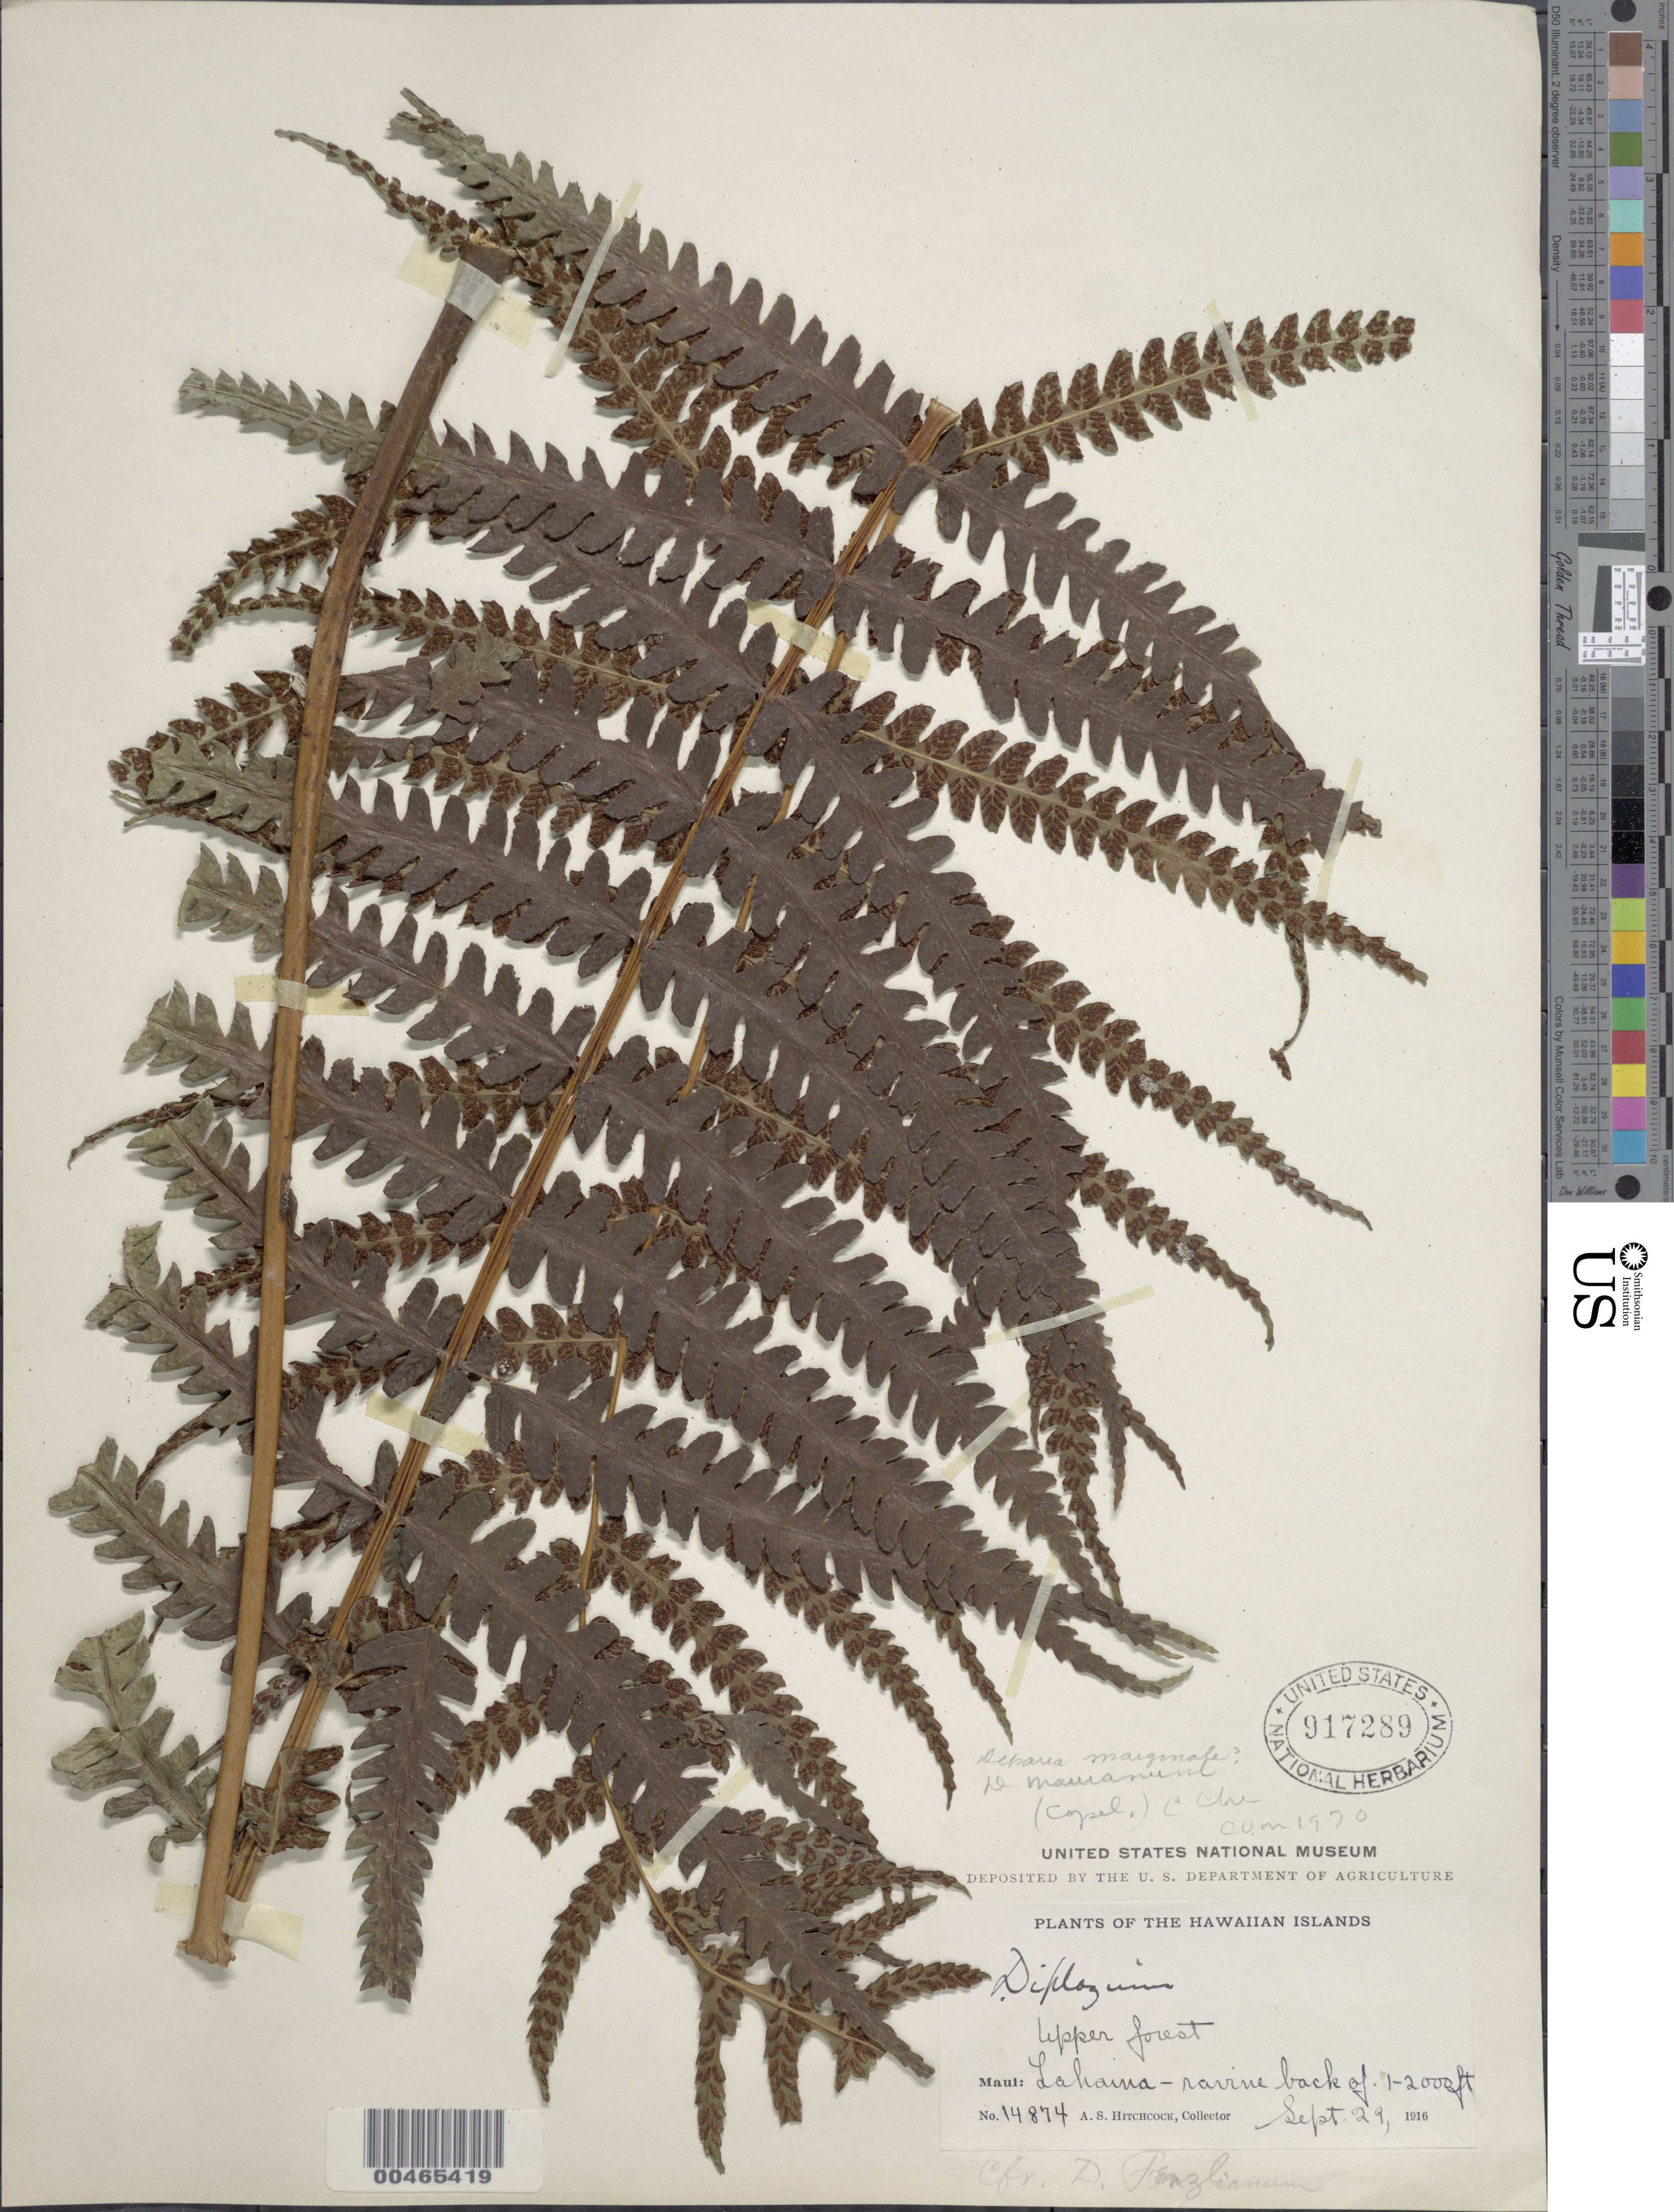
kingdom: Plantae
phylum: Tracheophyta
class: Polypodiopsida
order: Polypodiales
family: Athyriaceae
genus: Deparia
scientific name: Deparia marginalis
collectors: A. S. Hitchcock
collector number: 14874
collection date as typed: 29 Sep 1916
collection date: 1916-09-29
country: United States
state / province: Hawaii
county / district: Maui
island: Maui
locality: Lahaina, ravine back of, Maui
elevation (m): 305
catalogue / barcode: US 917289